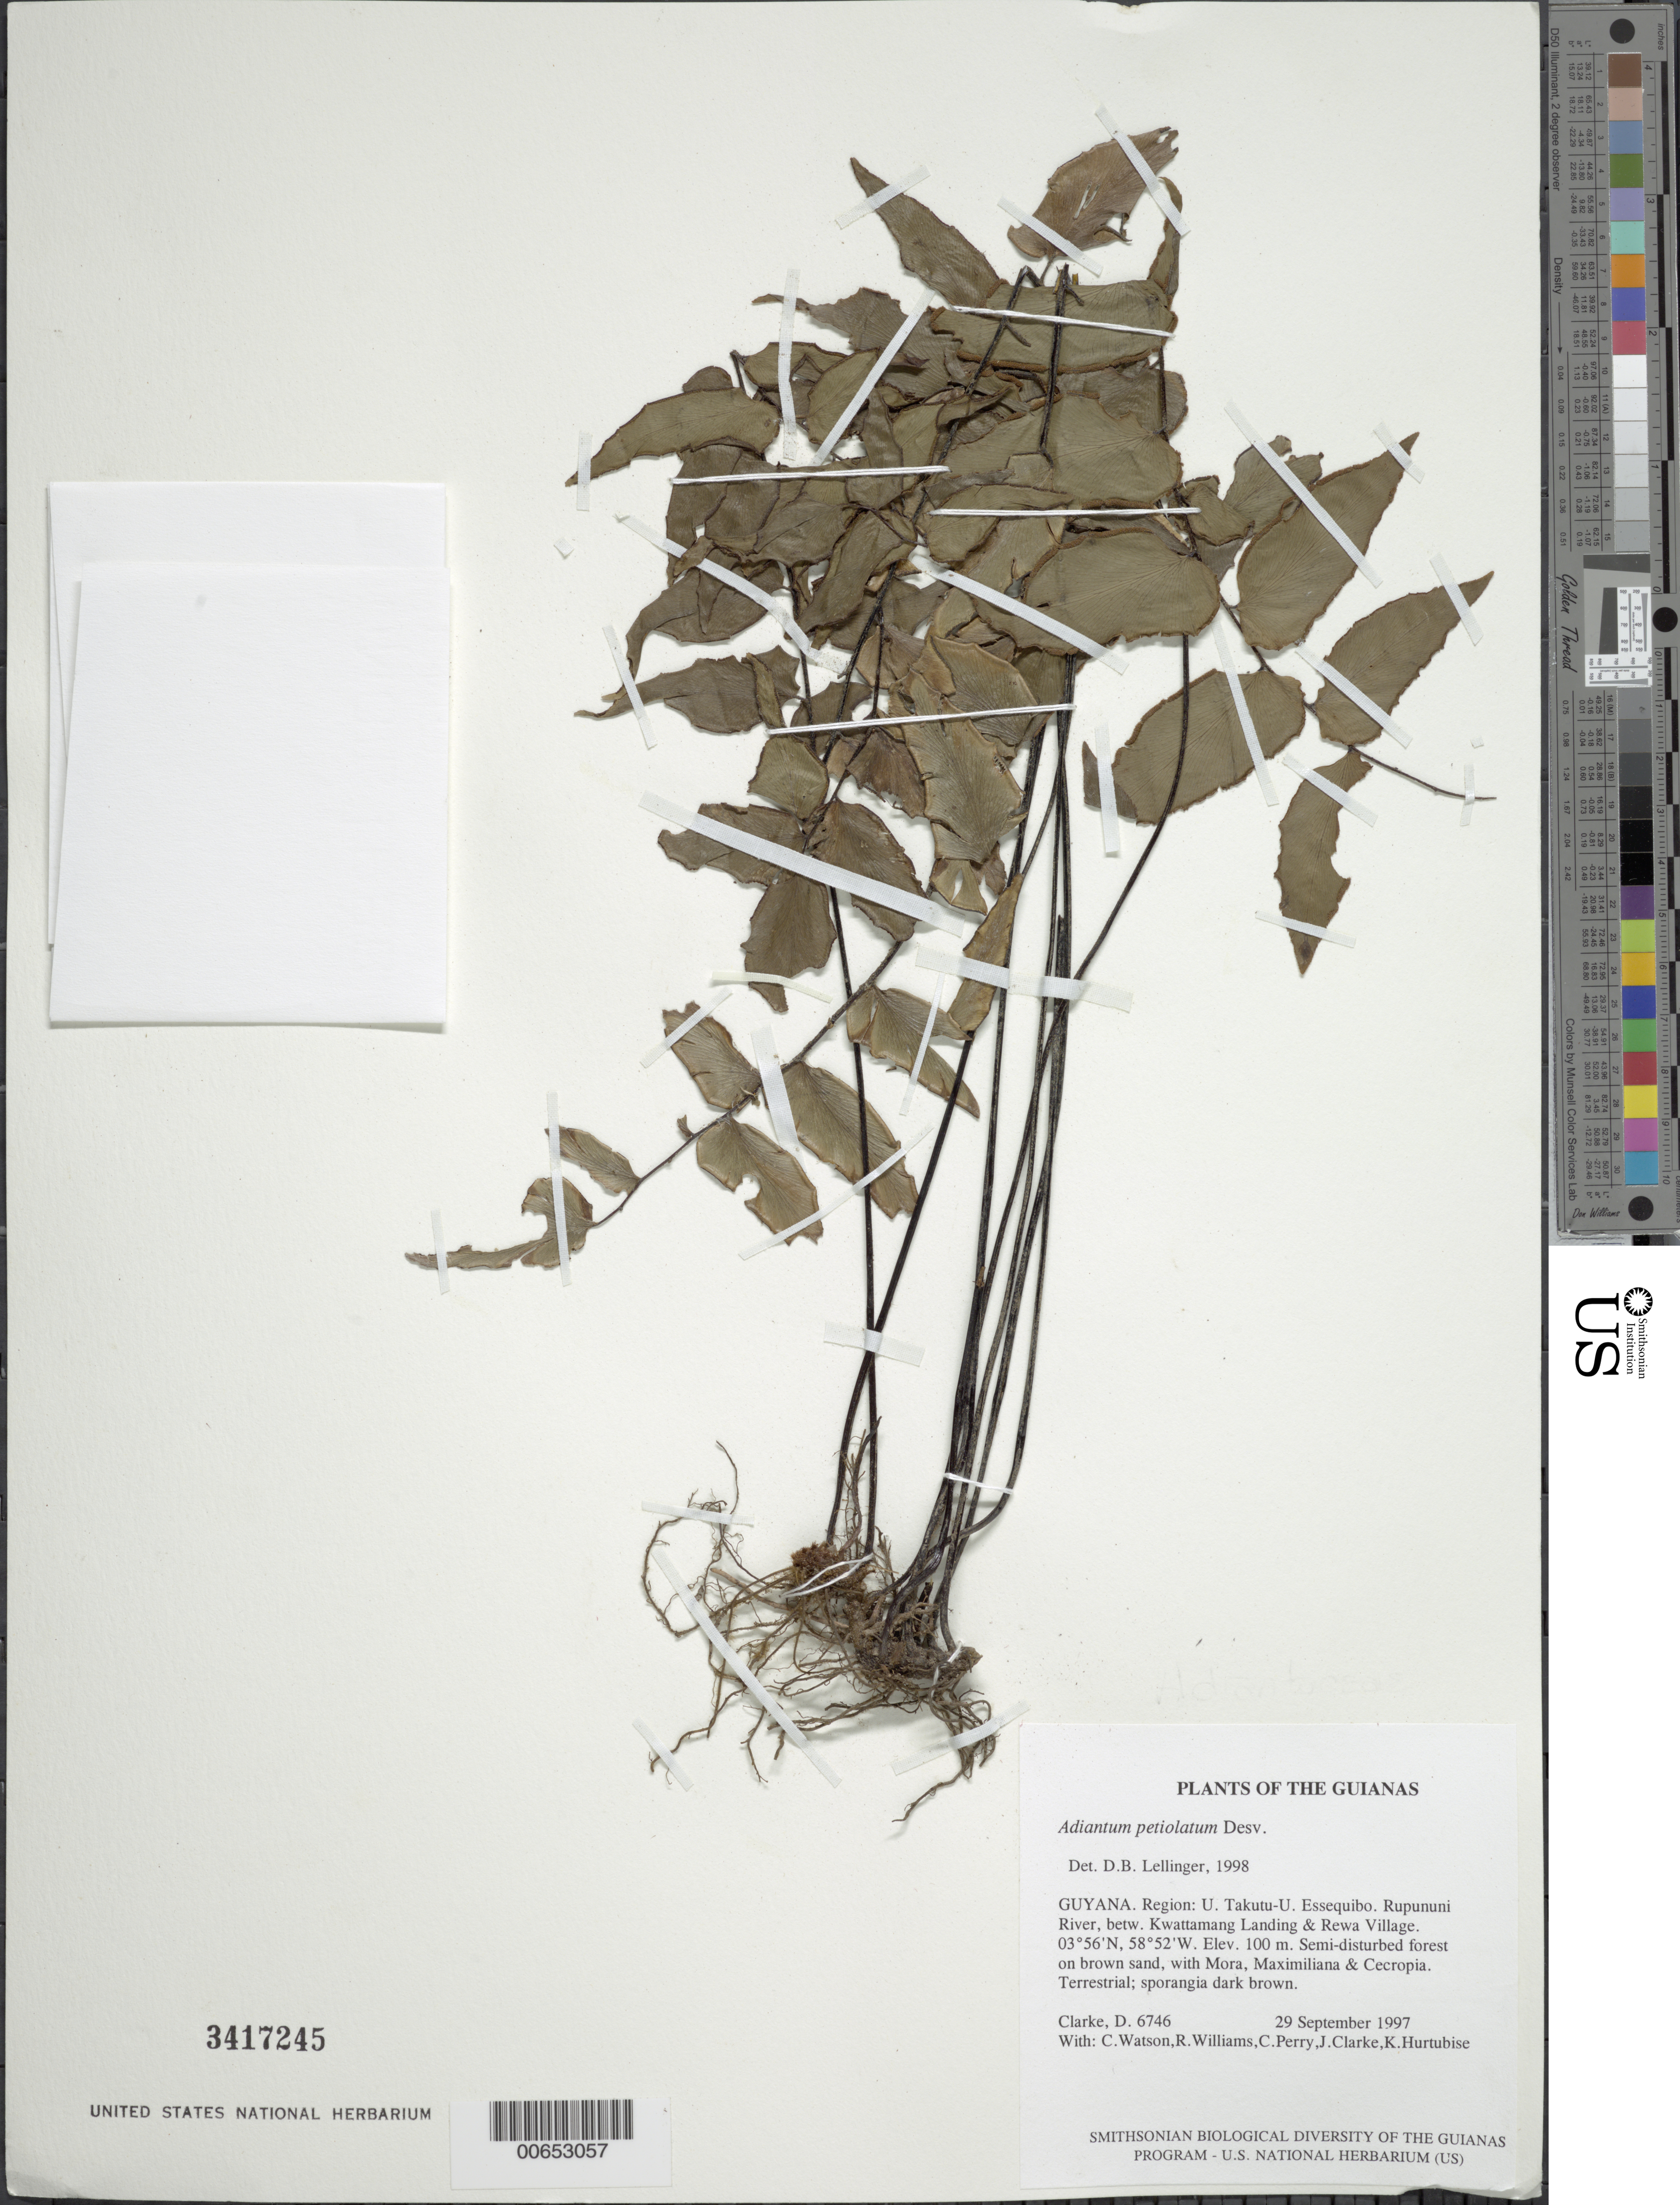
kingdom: Plantae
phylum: Tracheophyta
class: Polypodiopsida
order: Polypodiales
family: Pteridaceae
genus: Adiantum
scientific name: Adiantum petiolatum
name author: Desv.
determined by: Lellinger, David B., (BOT), Smithsonian Institution - National Museum of Natural History (UNITED STATES)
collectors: H. D. Clarke, C. Watson, R. Williams, C. Perry, J. Clarke & K. Hurtubise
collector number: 6746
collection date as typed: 29 September 1997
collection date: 1997-09-29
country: Guyana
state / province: U. Takutu-U. Essequibo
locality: Rupununi River, betw. Kwattamang Landing & Rewa Village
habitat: Semi-disturbed forest on brown sand, with Mora, Maximiliana & Cecropia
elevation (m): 100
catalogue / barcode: US 3417245